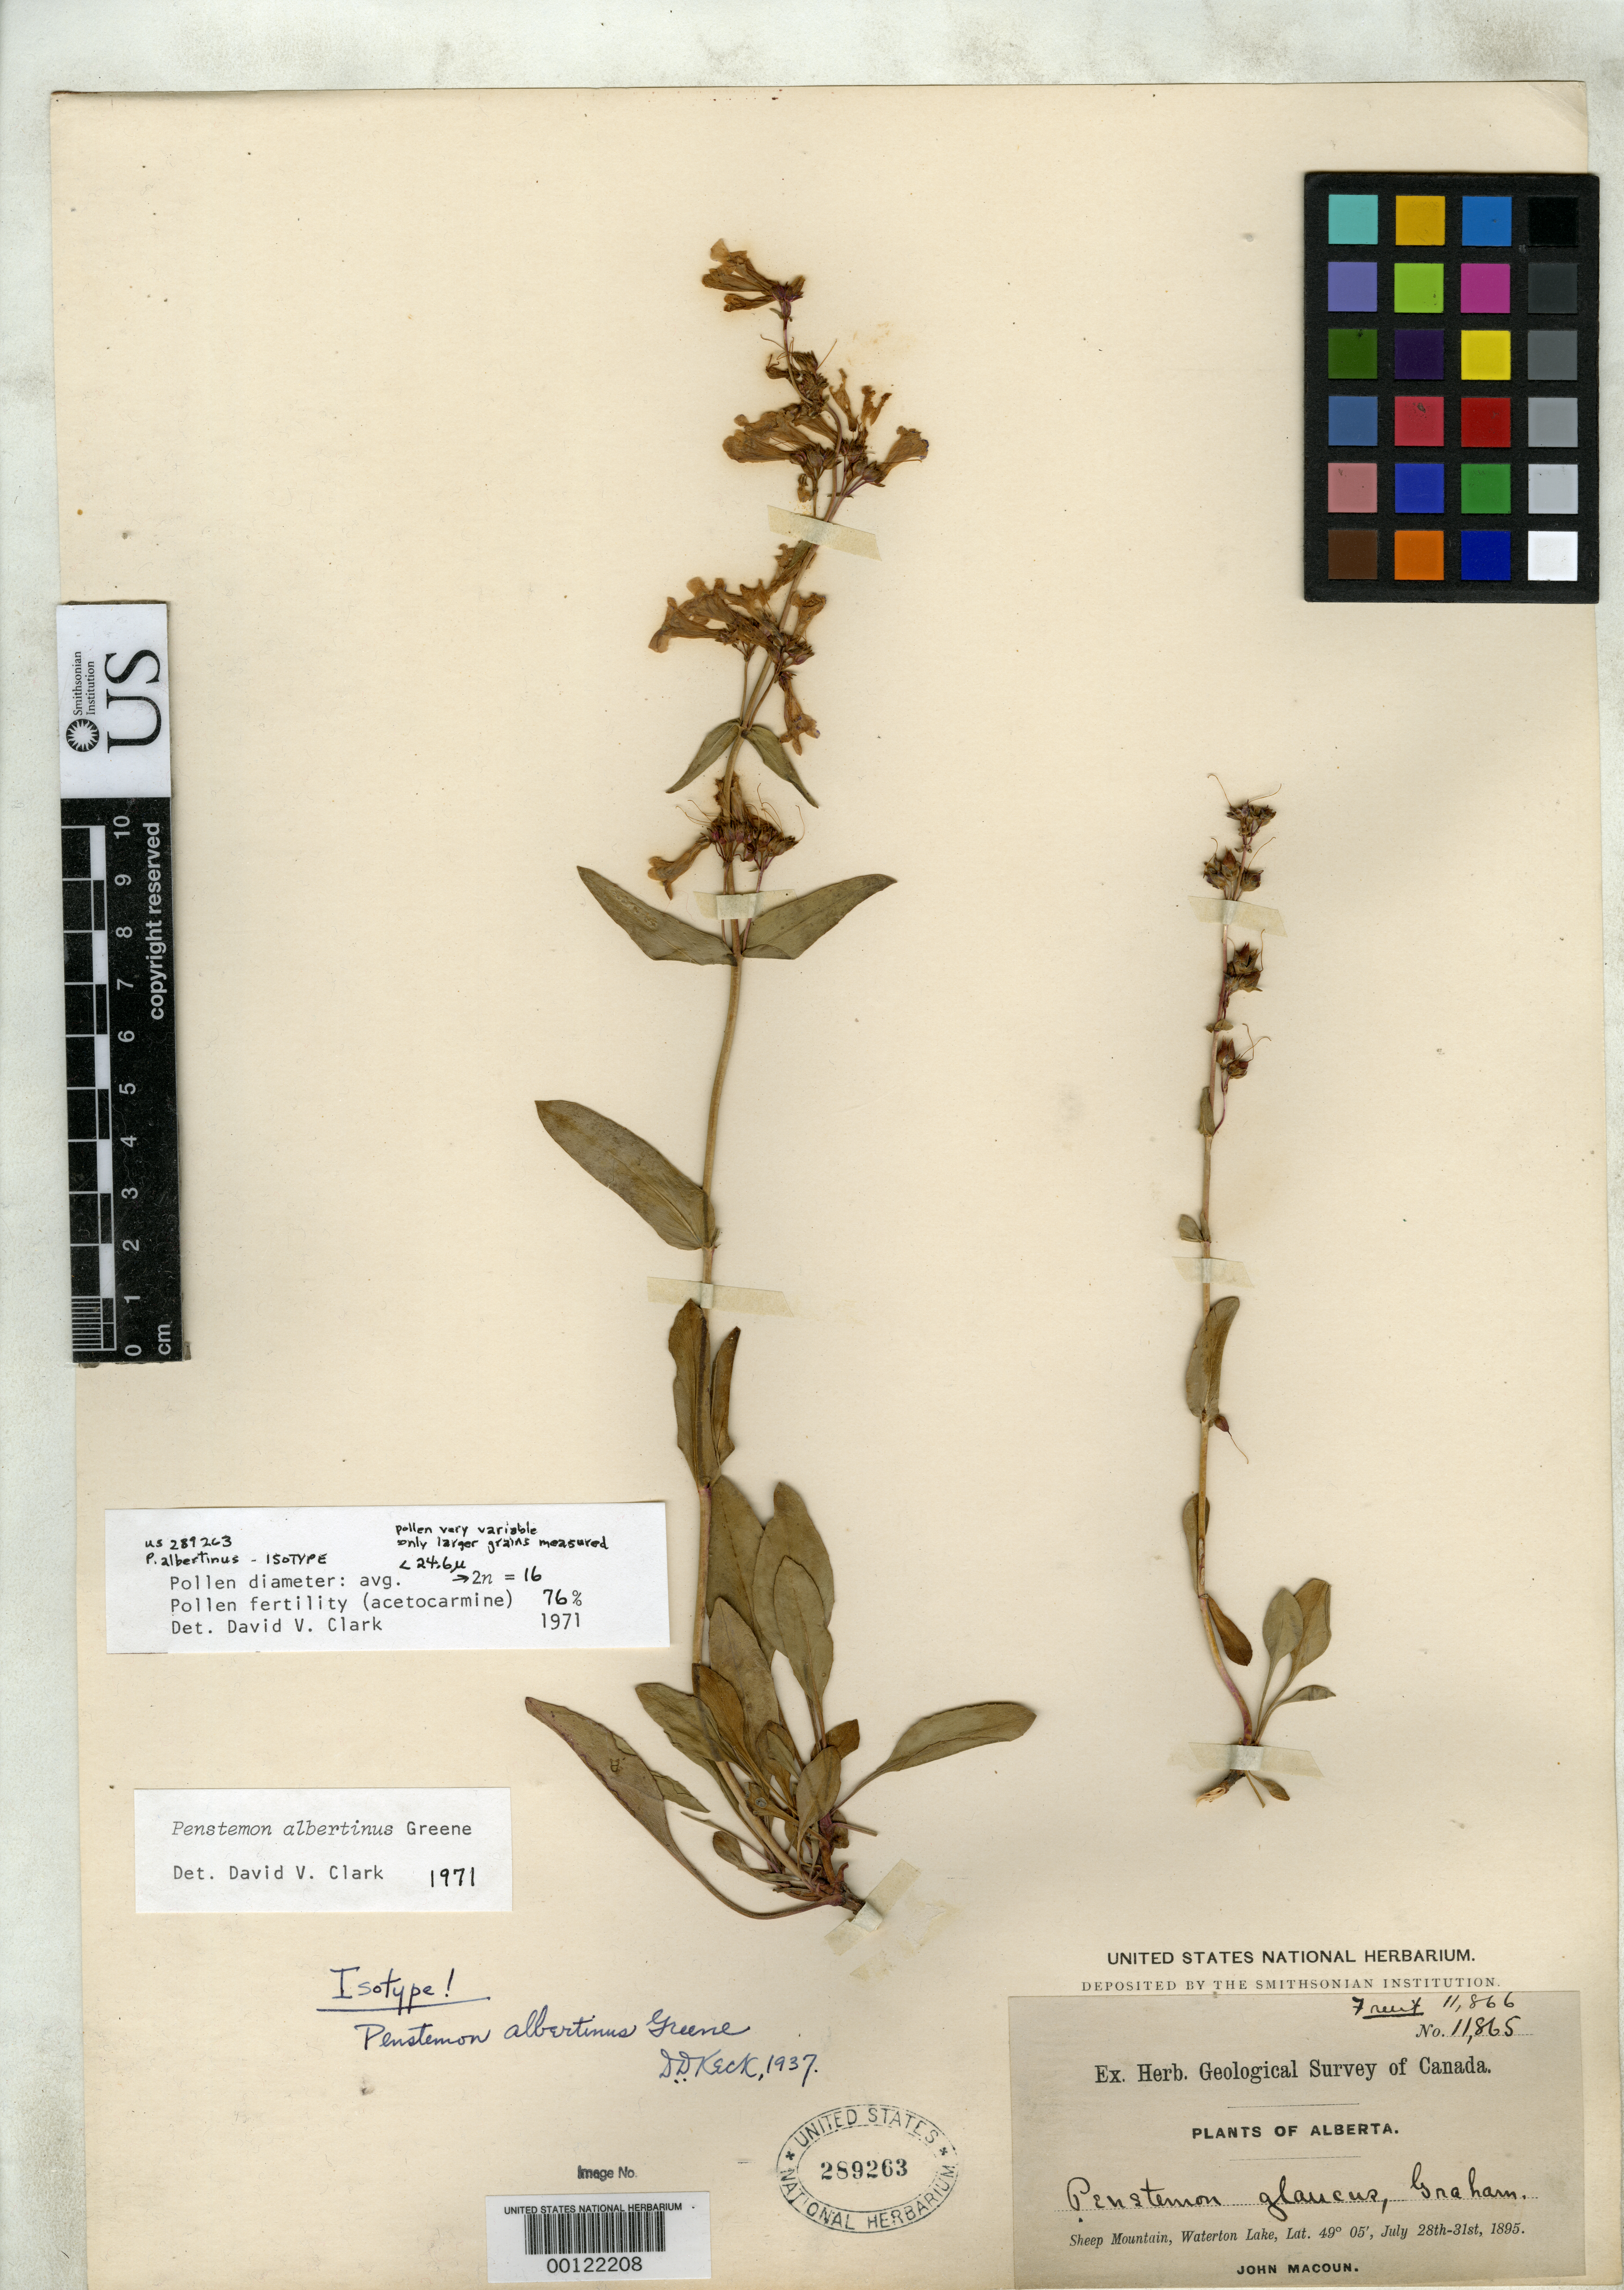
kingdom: Plantae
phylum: Tracheophyta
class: Magnoliopsida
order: Lamiales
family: Plantaginaceae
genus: Penstemon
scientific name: Penstemon albertinus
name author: Greene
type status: Isotype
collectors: J. Macoun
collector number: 11865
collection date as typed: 28 Jul 1895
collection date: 1895-07-28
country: Canada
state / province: Alberta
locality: Sheep Mountain; Waterton Lake.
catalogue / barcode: US 289263